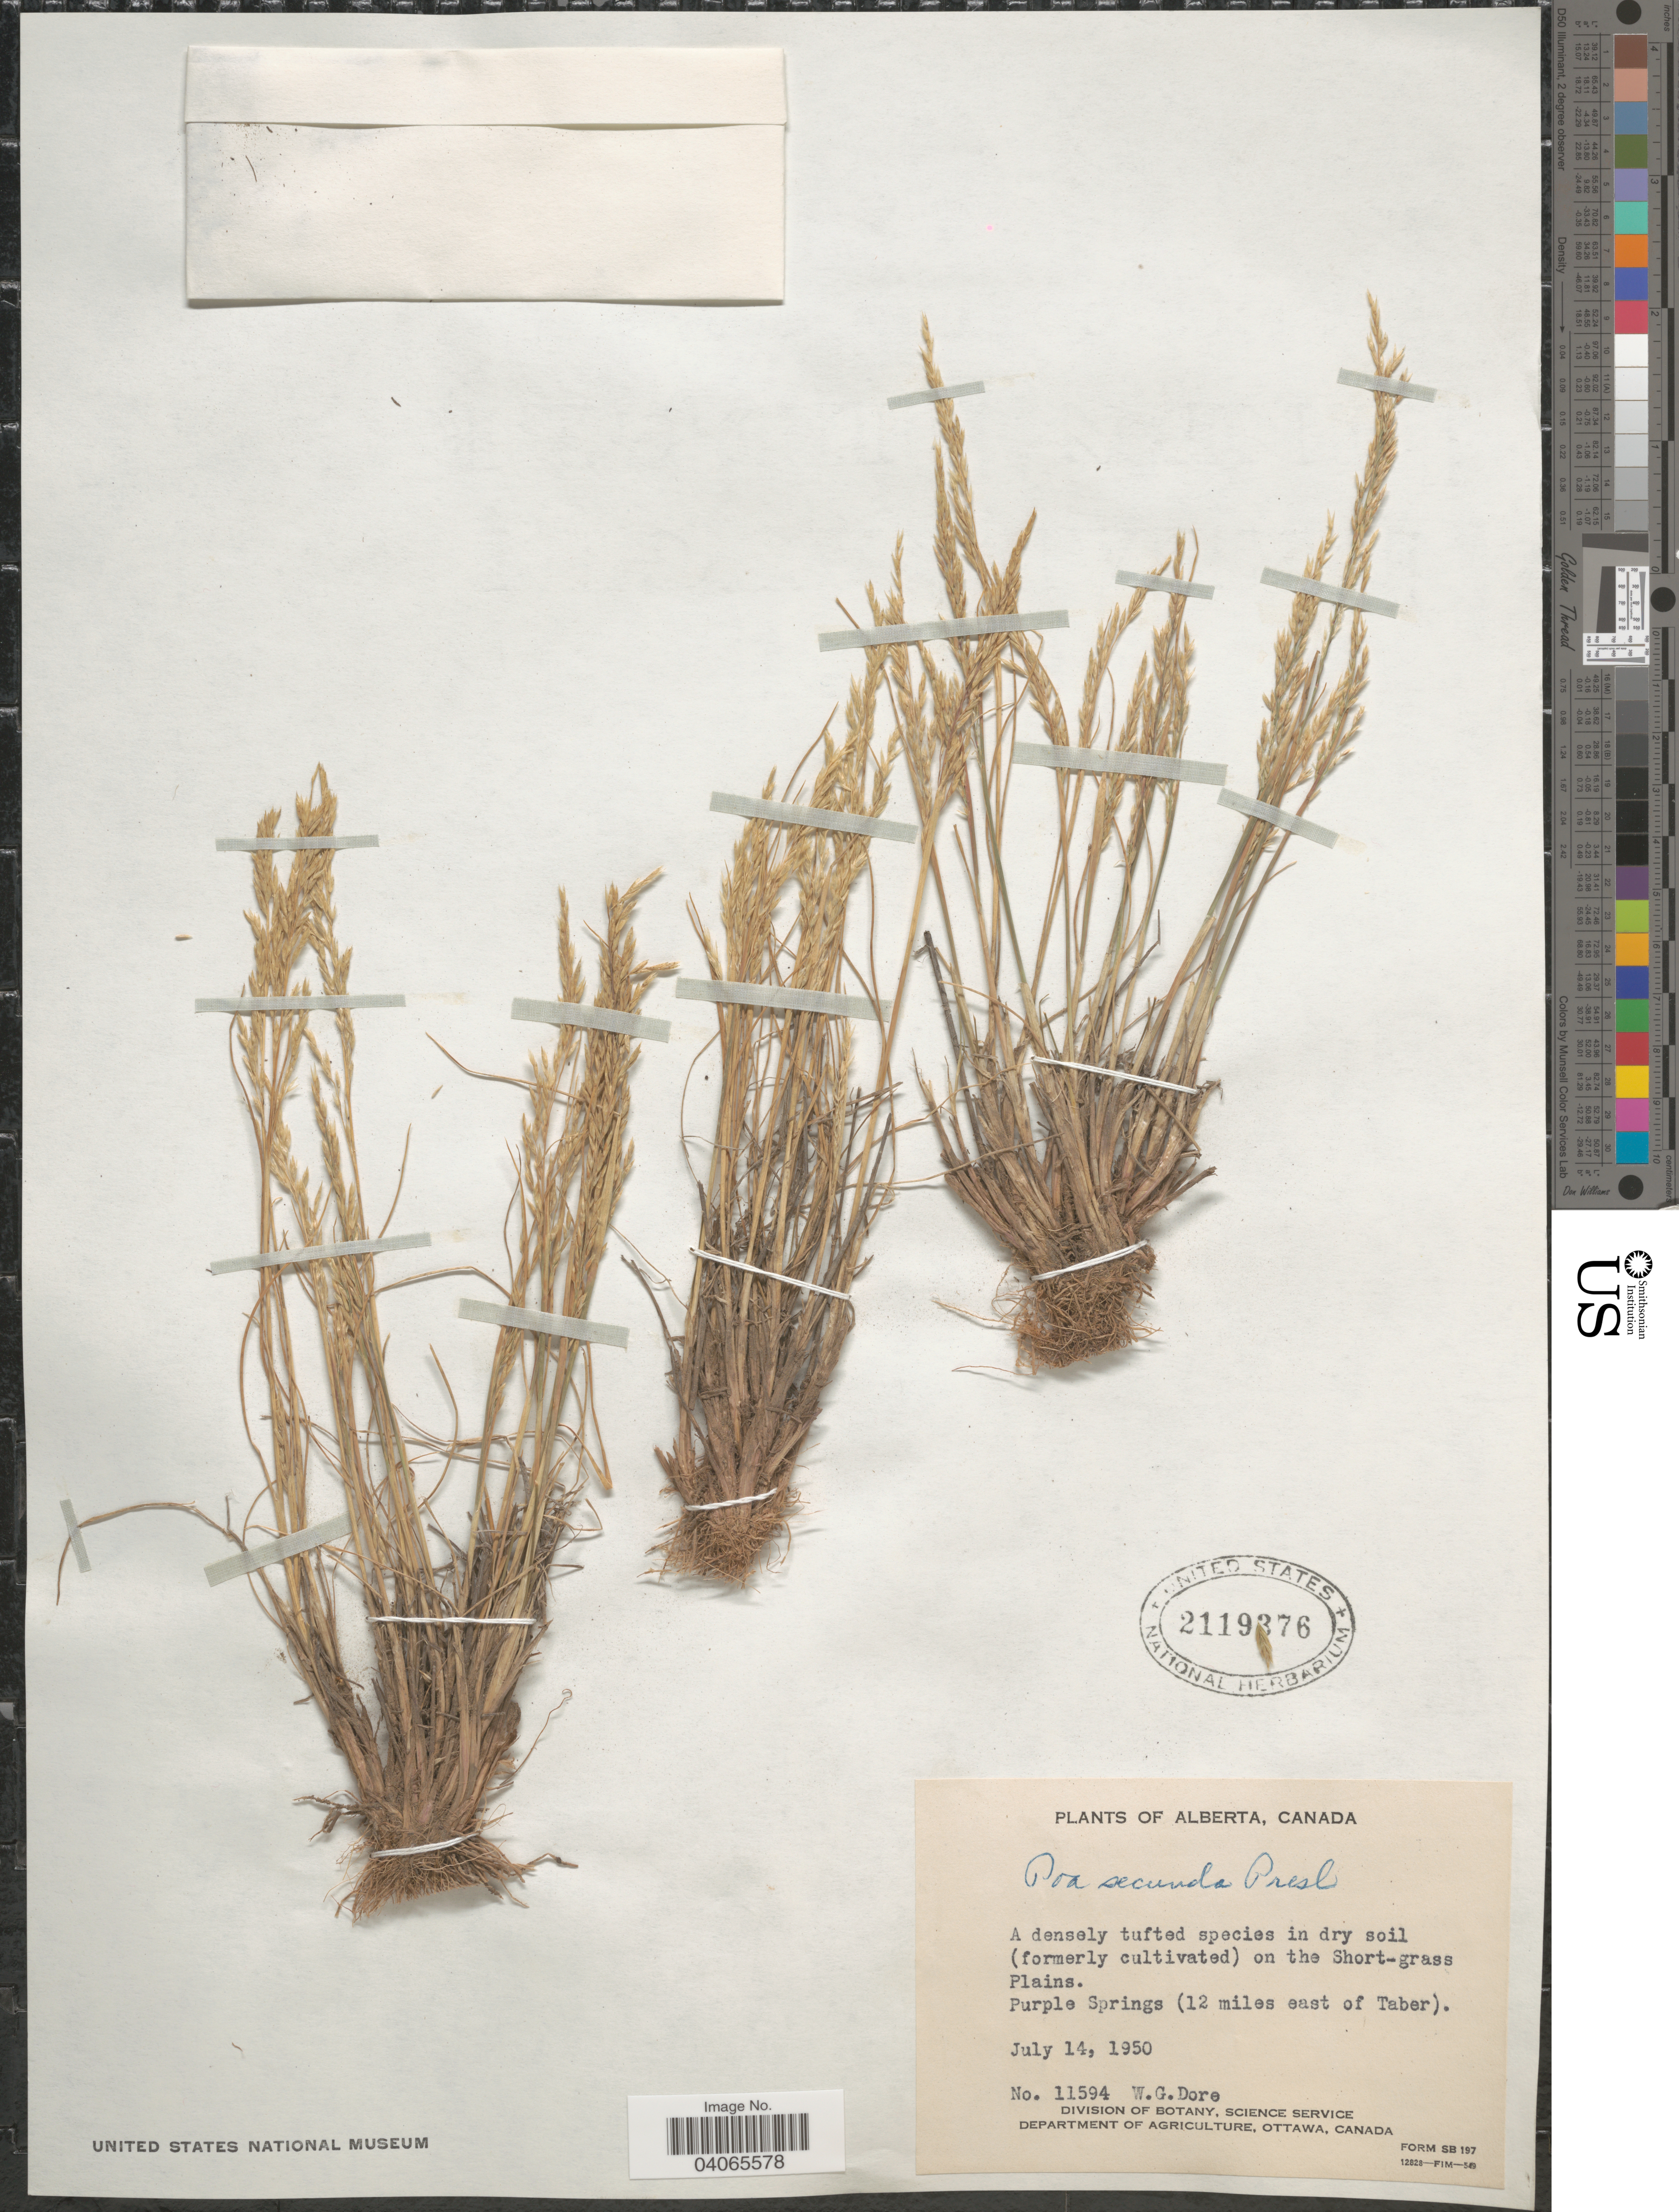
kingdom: Plantae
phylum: Tracheophyta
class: Liliopsida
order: Poales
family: Poaceae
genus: Poa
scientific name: Poa secunda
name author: J. Presl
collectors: W. Dore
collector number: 11594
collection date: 1950-07-14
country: Canada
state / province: Alberta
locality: On the Short-grass Plains. Purple Springs (12 miles east of Taber)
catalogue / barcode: US 2119376